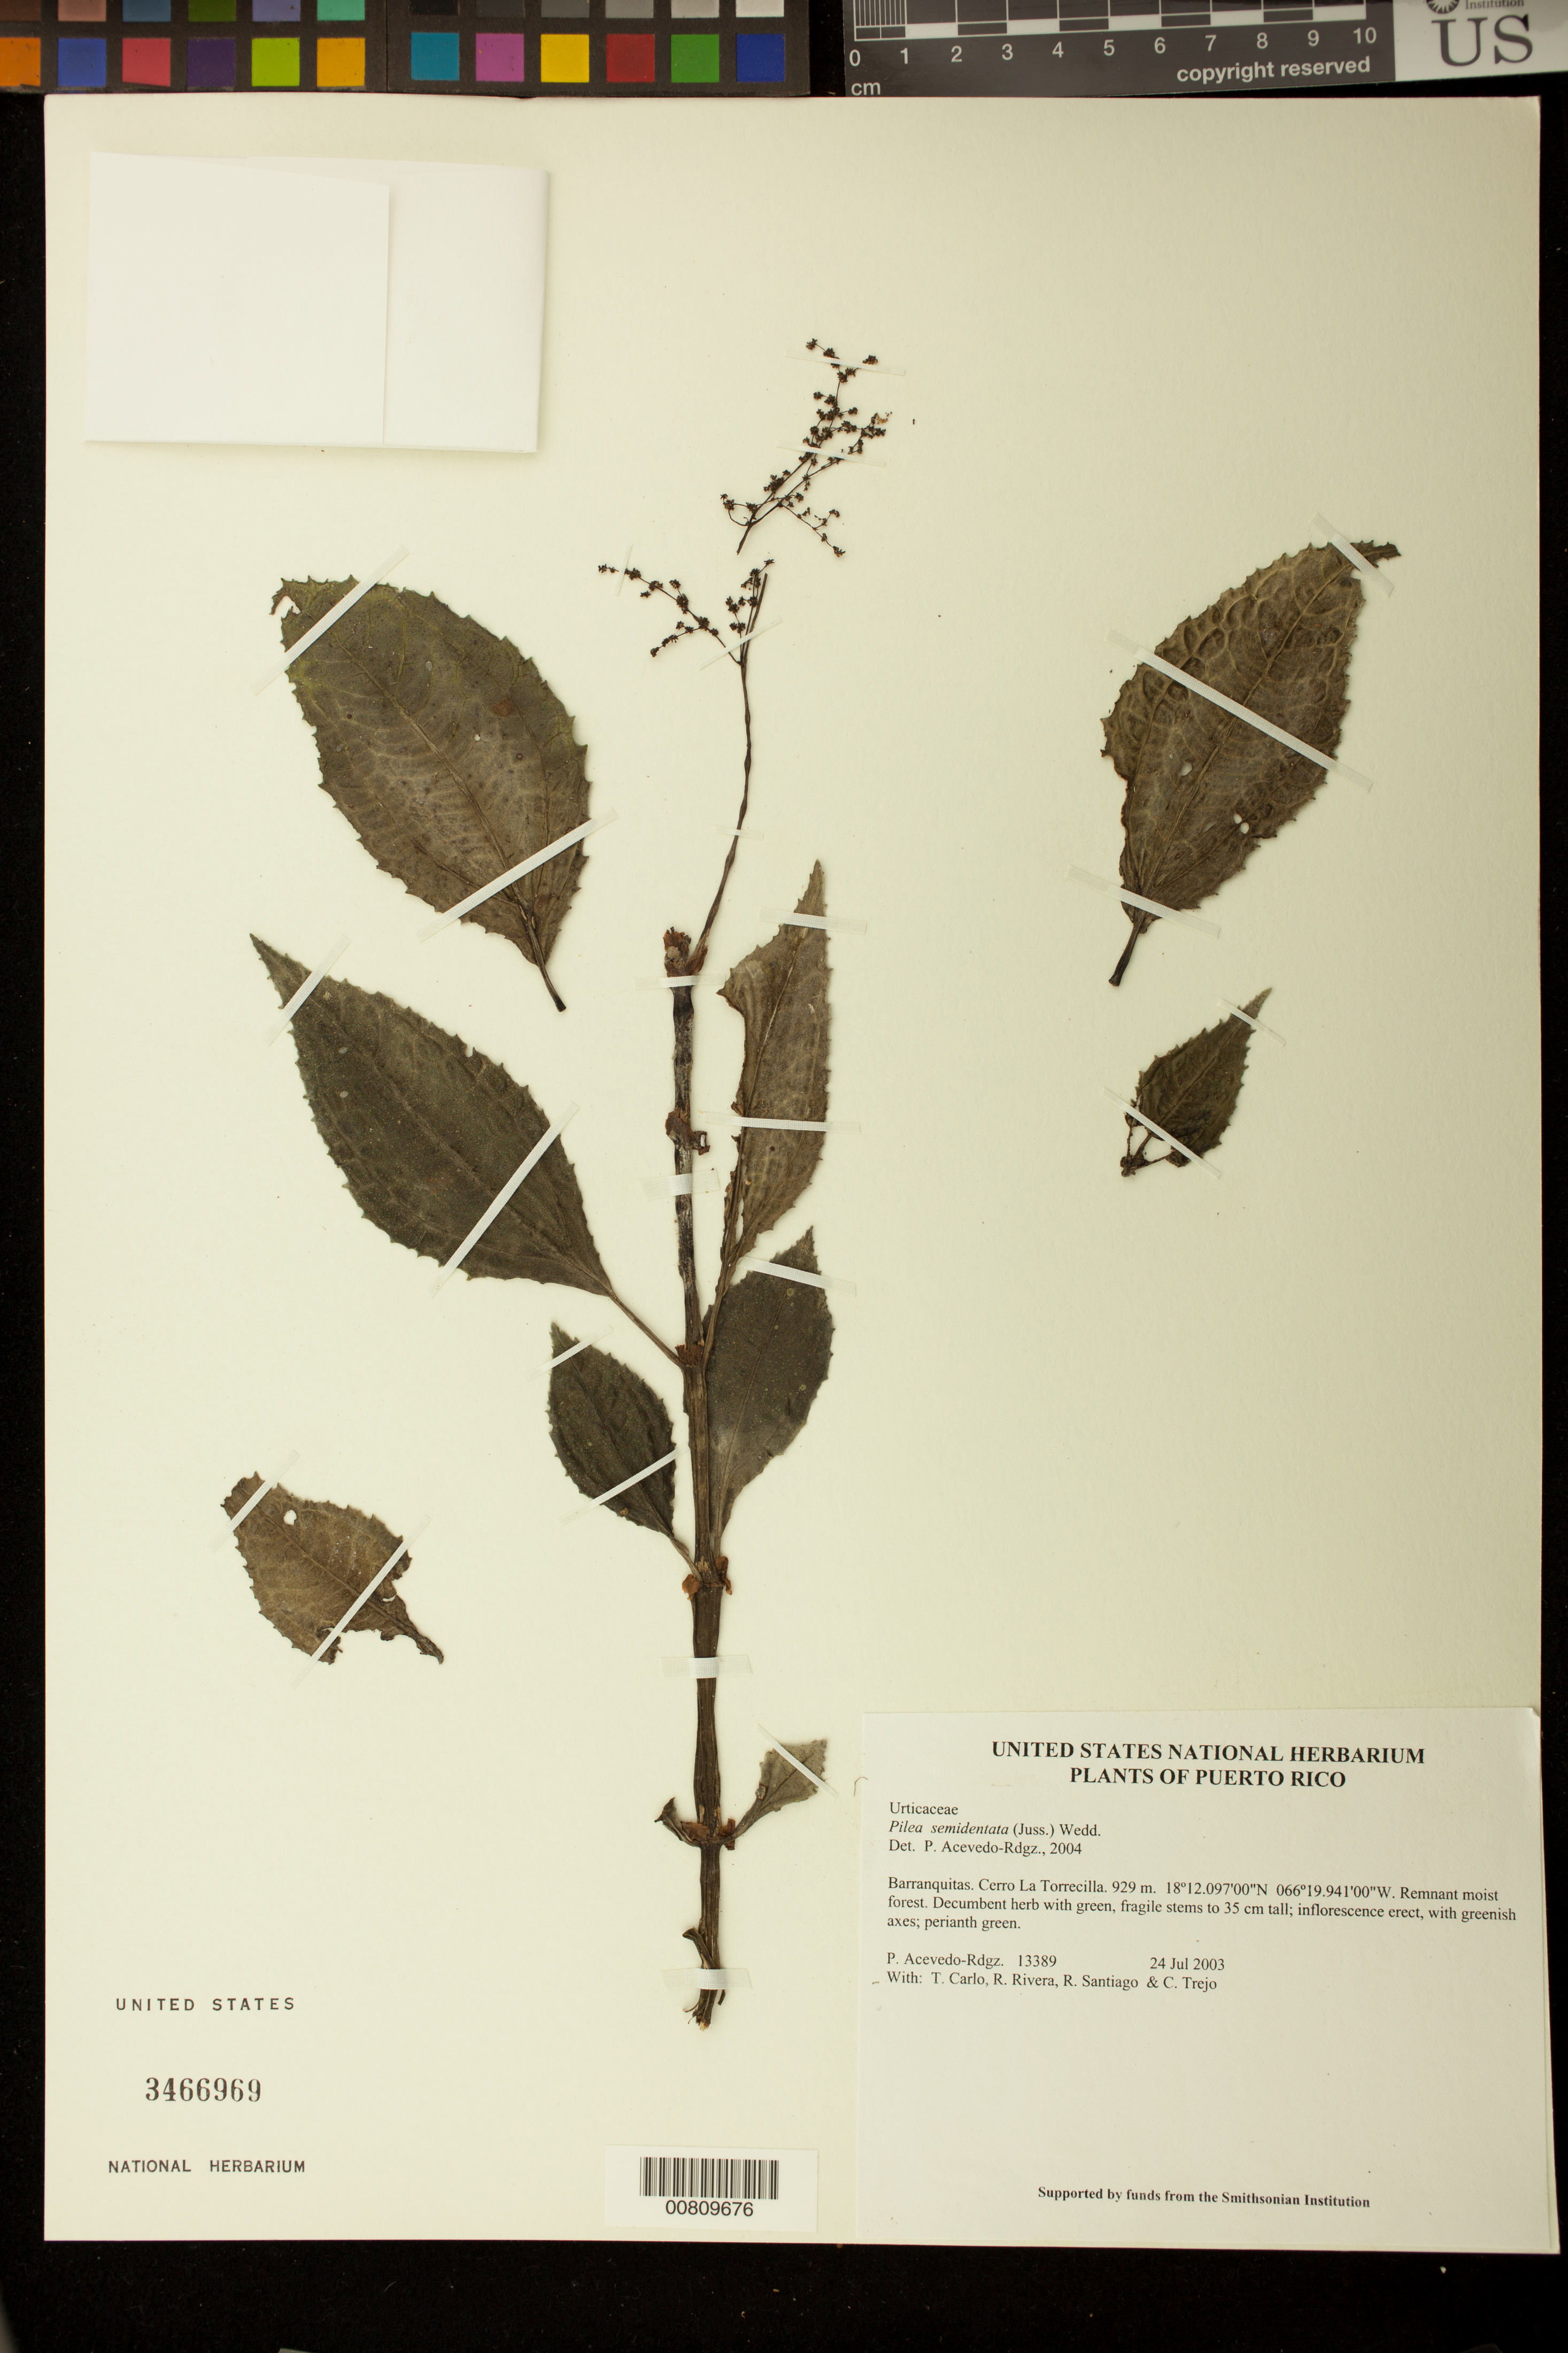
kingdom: Plantae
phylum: Tracheophyta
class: Magnoliopsida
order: Rosales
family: Urticaceae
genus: Pilea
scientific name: Pilea semidentata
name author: (Juss. ex Poir.) Wedd.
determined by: Acevedo-Rodríguez, P., (BOT), Smithsonian Institution - National Museum of Natural History (UNITED STATES)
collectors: P. Acevedo-Rodr., T. Carlo, R. Rivera, R. Santiago & C. Trejo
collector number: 13389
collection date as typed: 24 Jul 2003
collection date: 2003-07-24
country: Puerto Rico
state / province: Barranquitas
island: Puerto Rico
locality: Barranquitas. Cerro La Torrecilla.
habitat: Remnant moist forest.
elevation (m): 929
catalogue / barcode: US 3466969